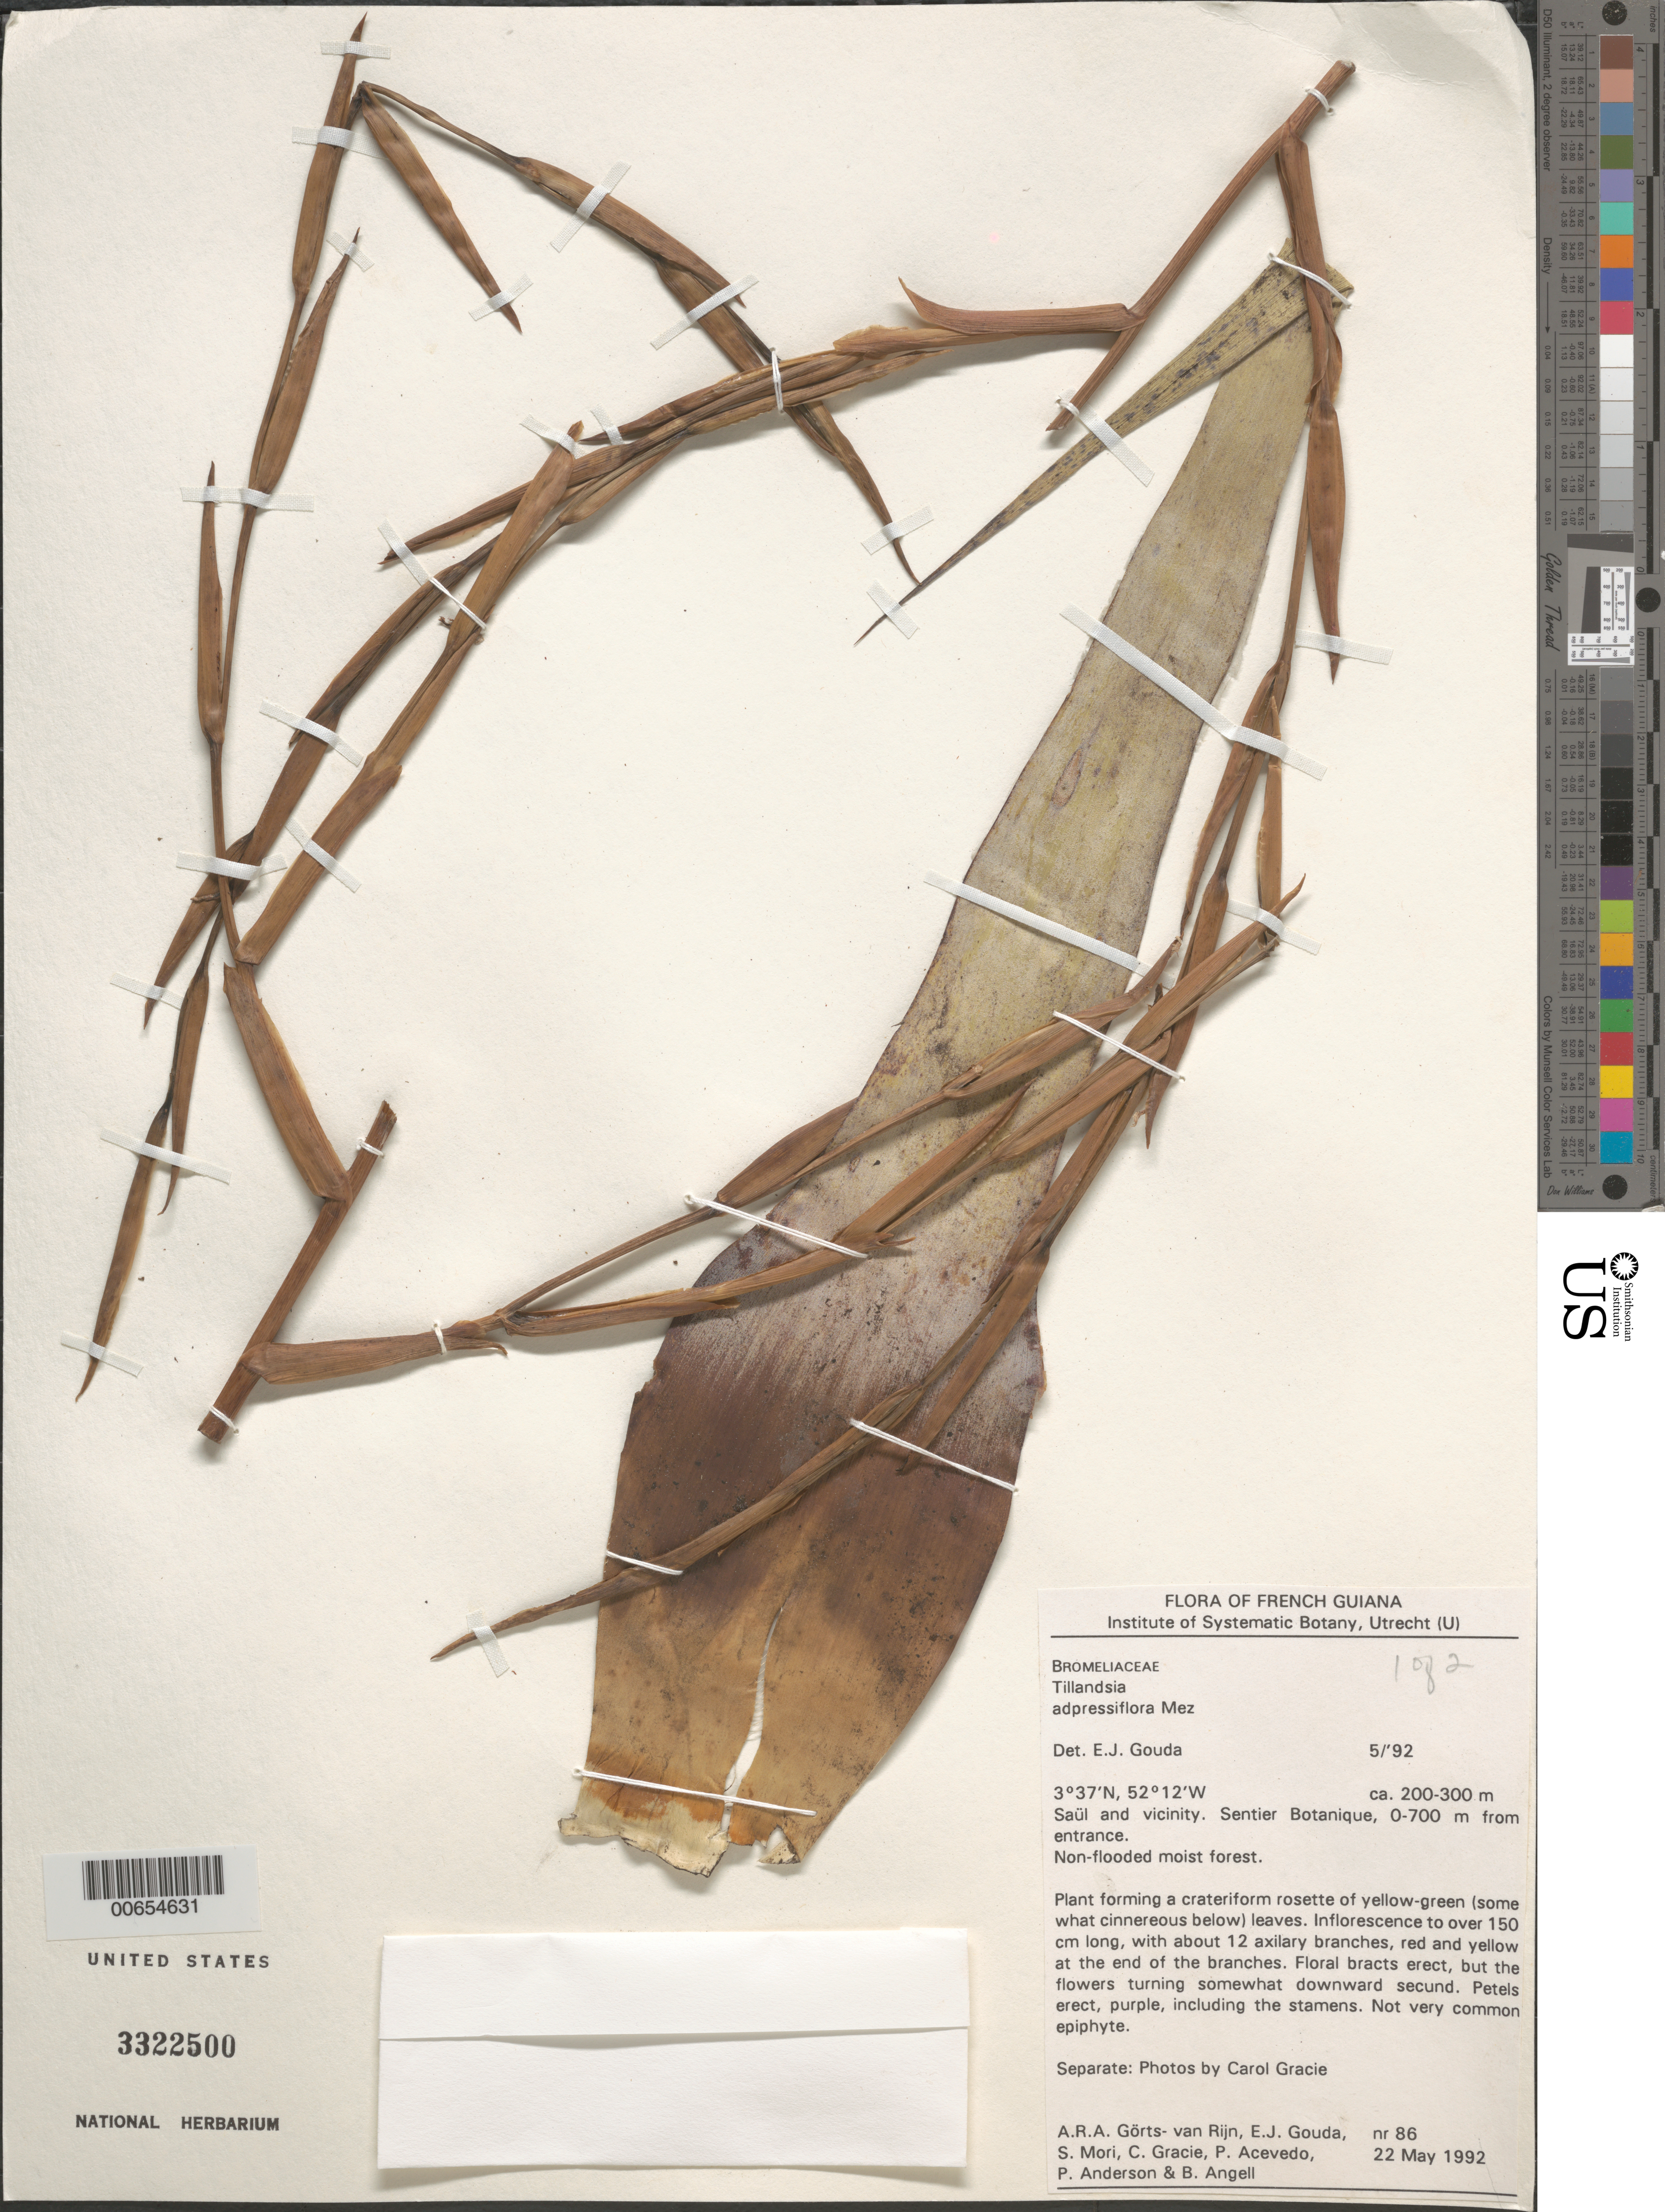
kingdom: Plantae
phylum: Tracheophyta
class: Liliopsida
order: Poales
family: Bromeliaceae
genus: Tillandsia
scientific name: Tillandsia adpressiflora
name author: Mez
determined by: Gouda, E. J.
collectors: A. .R. A. Görts-van Rijn, E. J. Gouda, S. Mori, C. A. Gracie, P. Acevedo-Rodr., -- Anderson & Bobbi Angell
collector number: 86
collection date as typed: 22-May-92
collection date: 1992-05-22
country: French Guiana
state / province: Saint-Laurent-du-Maroni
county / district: Saül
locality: Sentier Botanique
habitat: Nonflooded moist forest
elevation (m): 200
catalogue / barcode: US 3322500